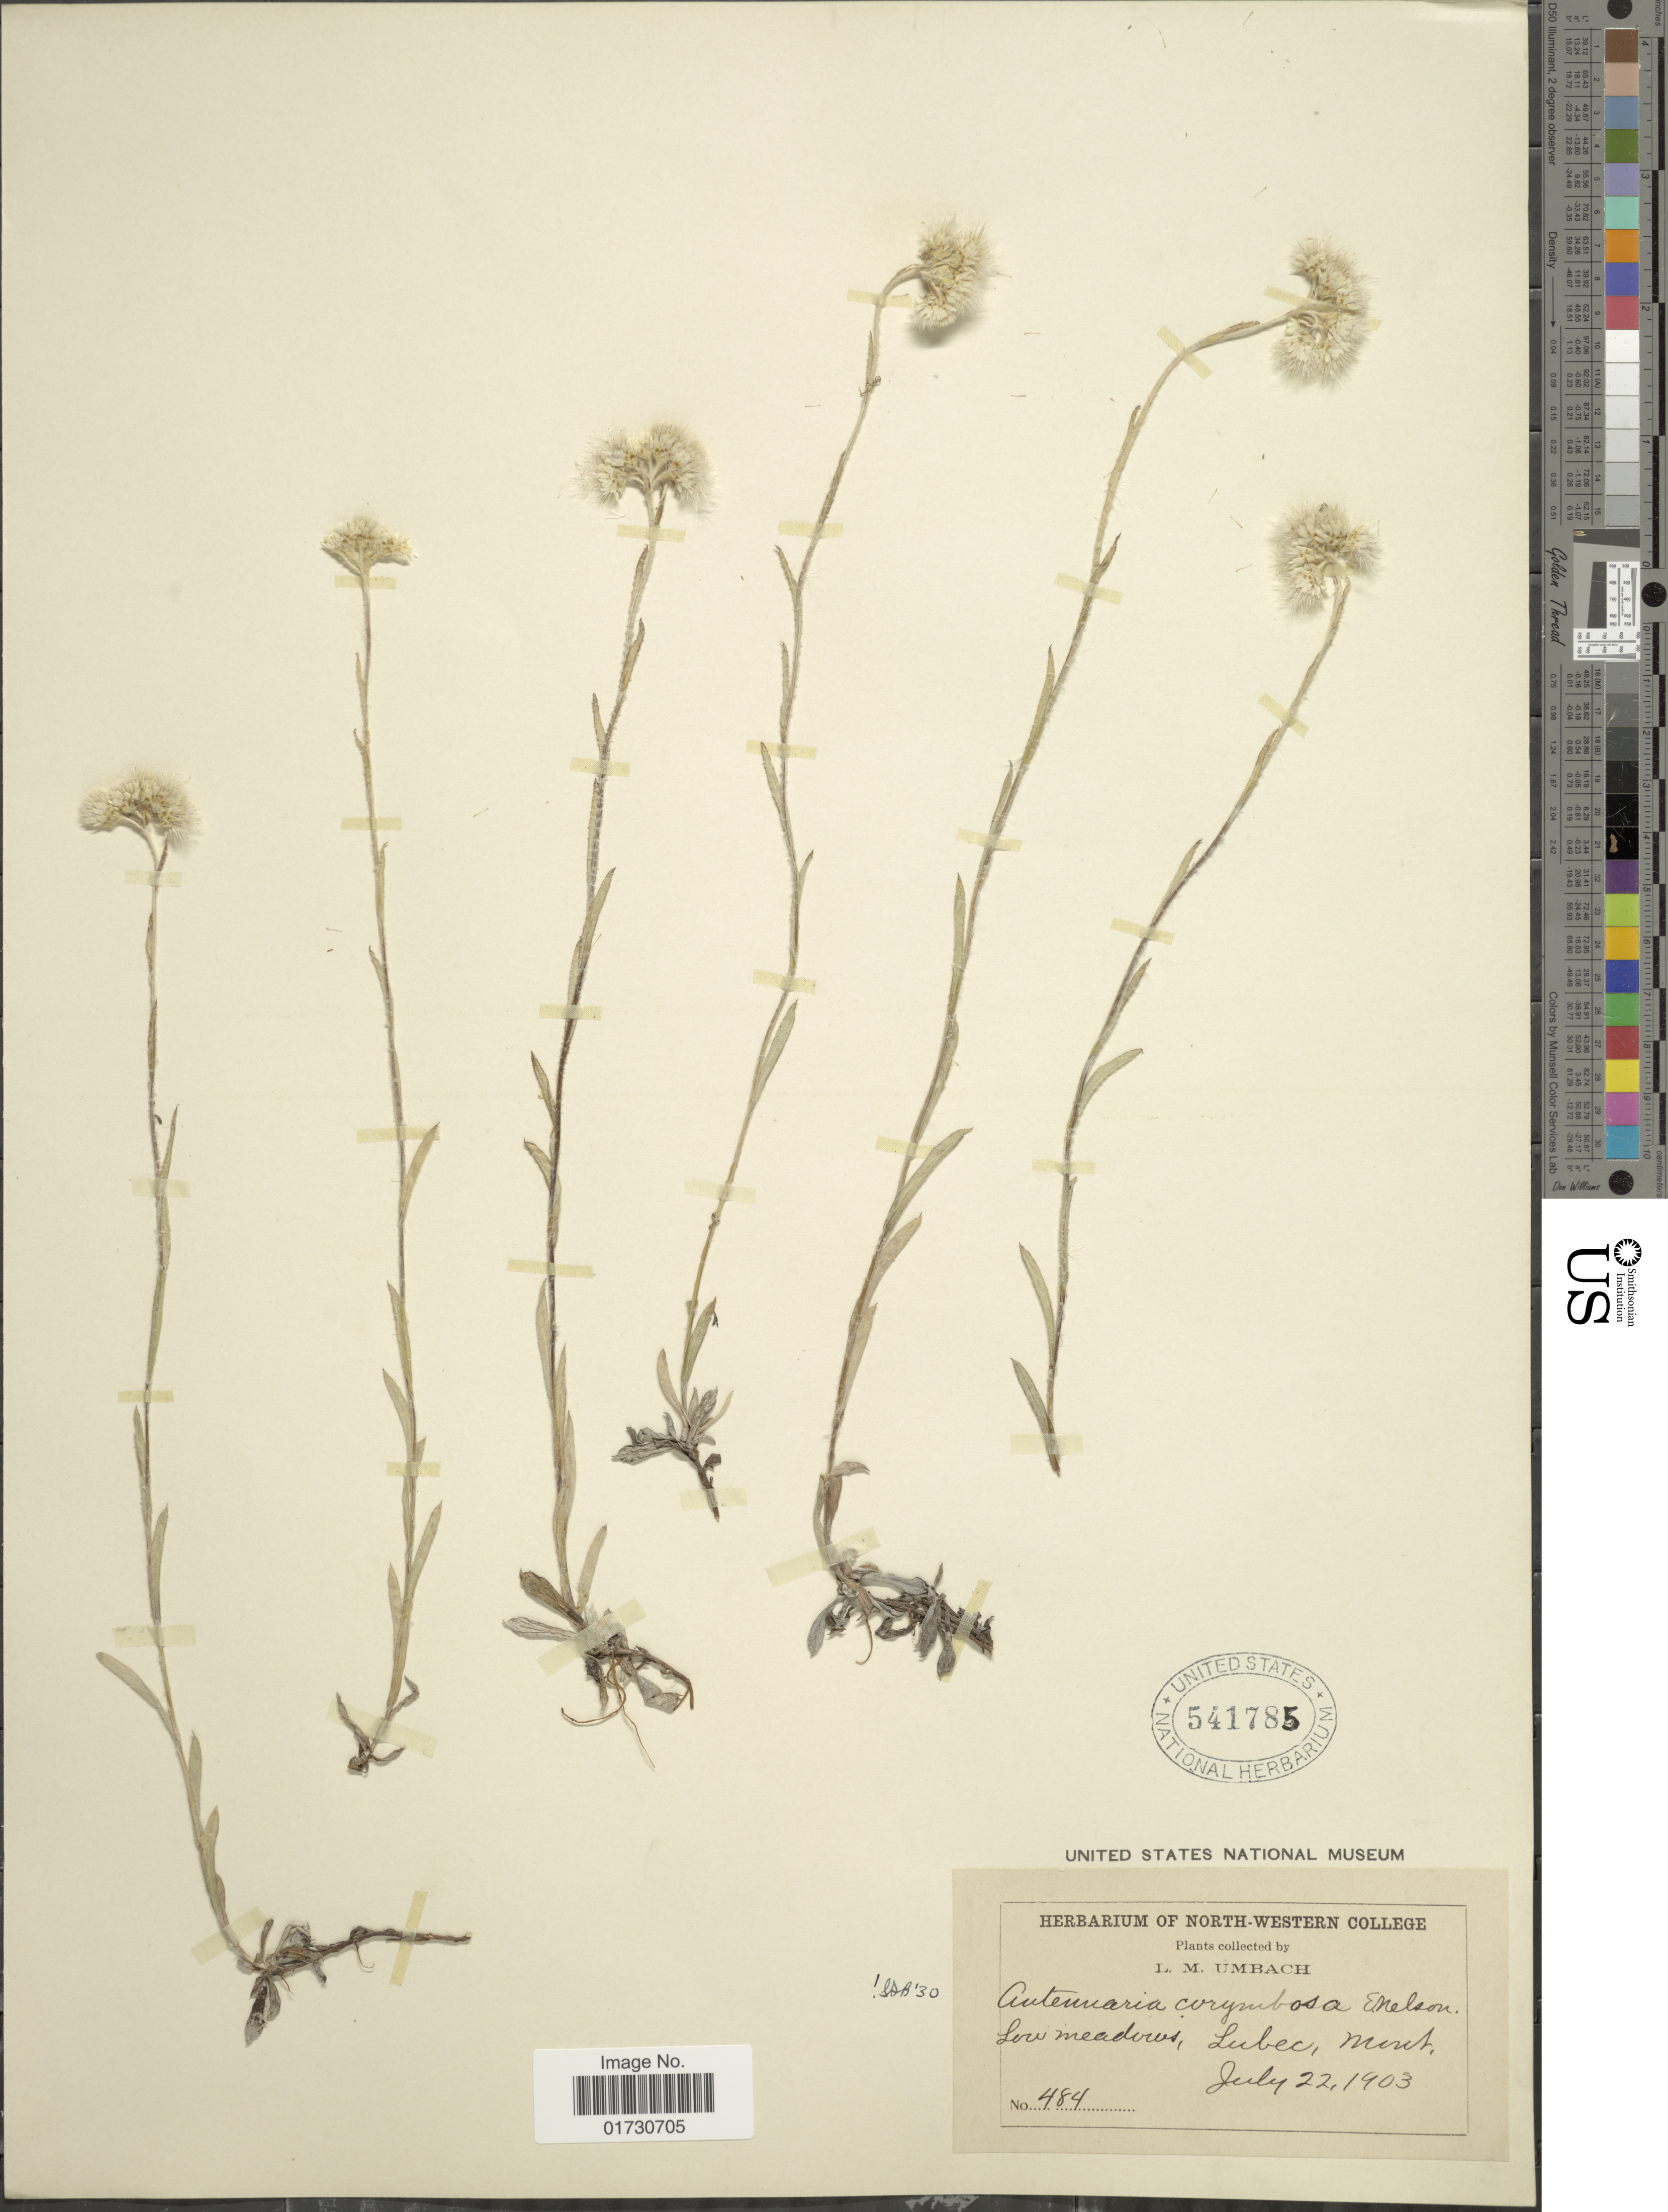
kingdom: Plantae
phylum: Tracheophyta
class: Magnoliopsida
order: Asterales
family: Asteraceae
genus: Antennaria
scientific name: Antennaria corymbosa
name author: E.E. Nelson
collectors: L. M. Umbach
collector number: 484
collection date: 1903-07-22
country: United States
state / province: Montana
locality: Low meadows, Lubec, Mont.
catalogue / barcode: US 541785